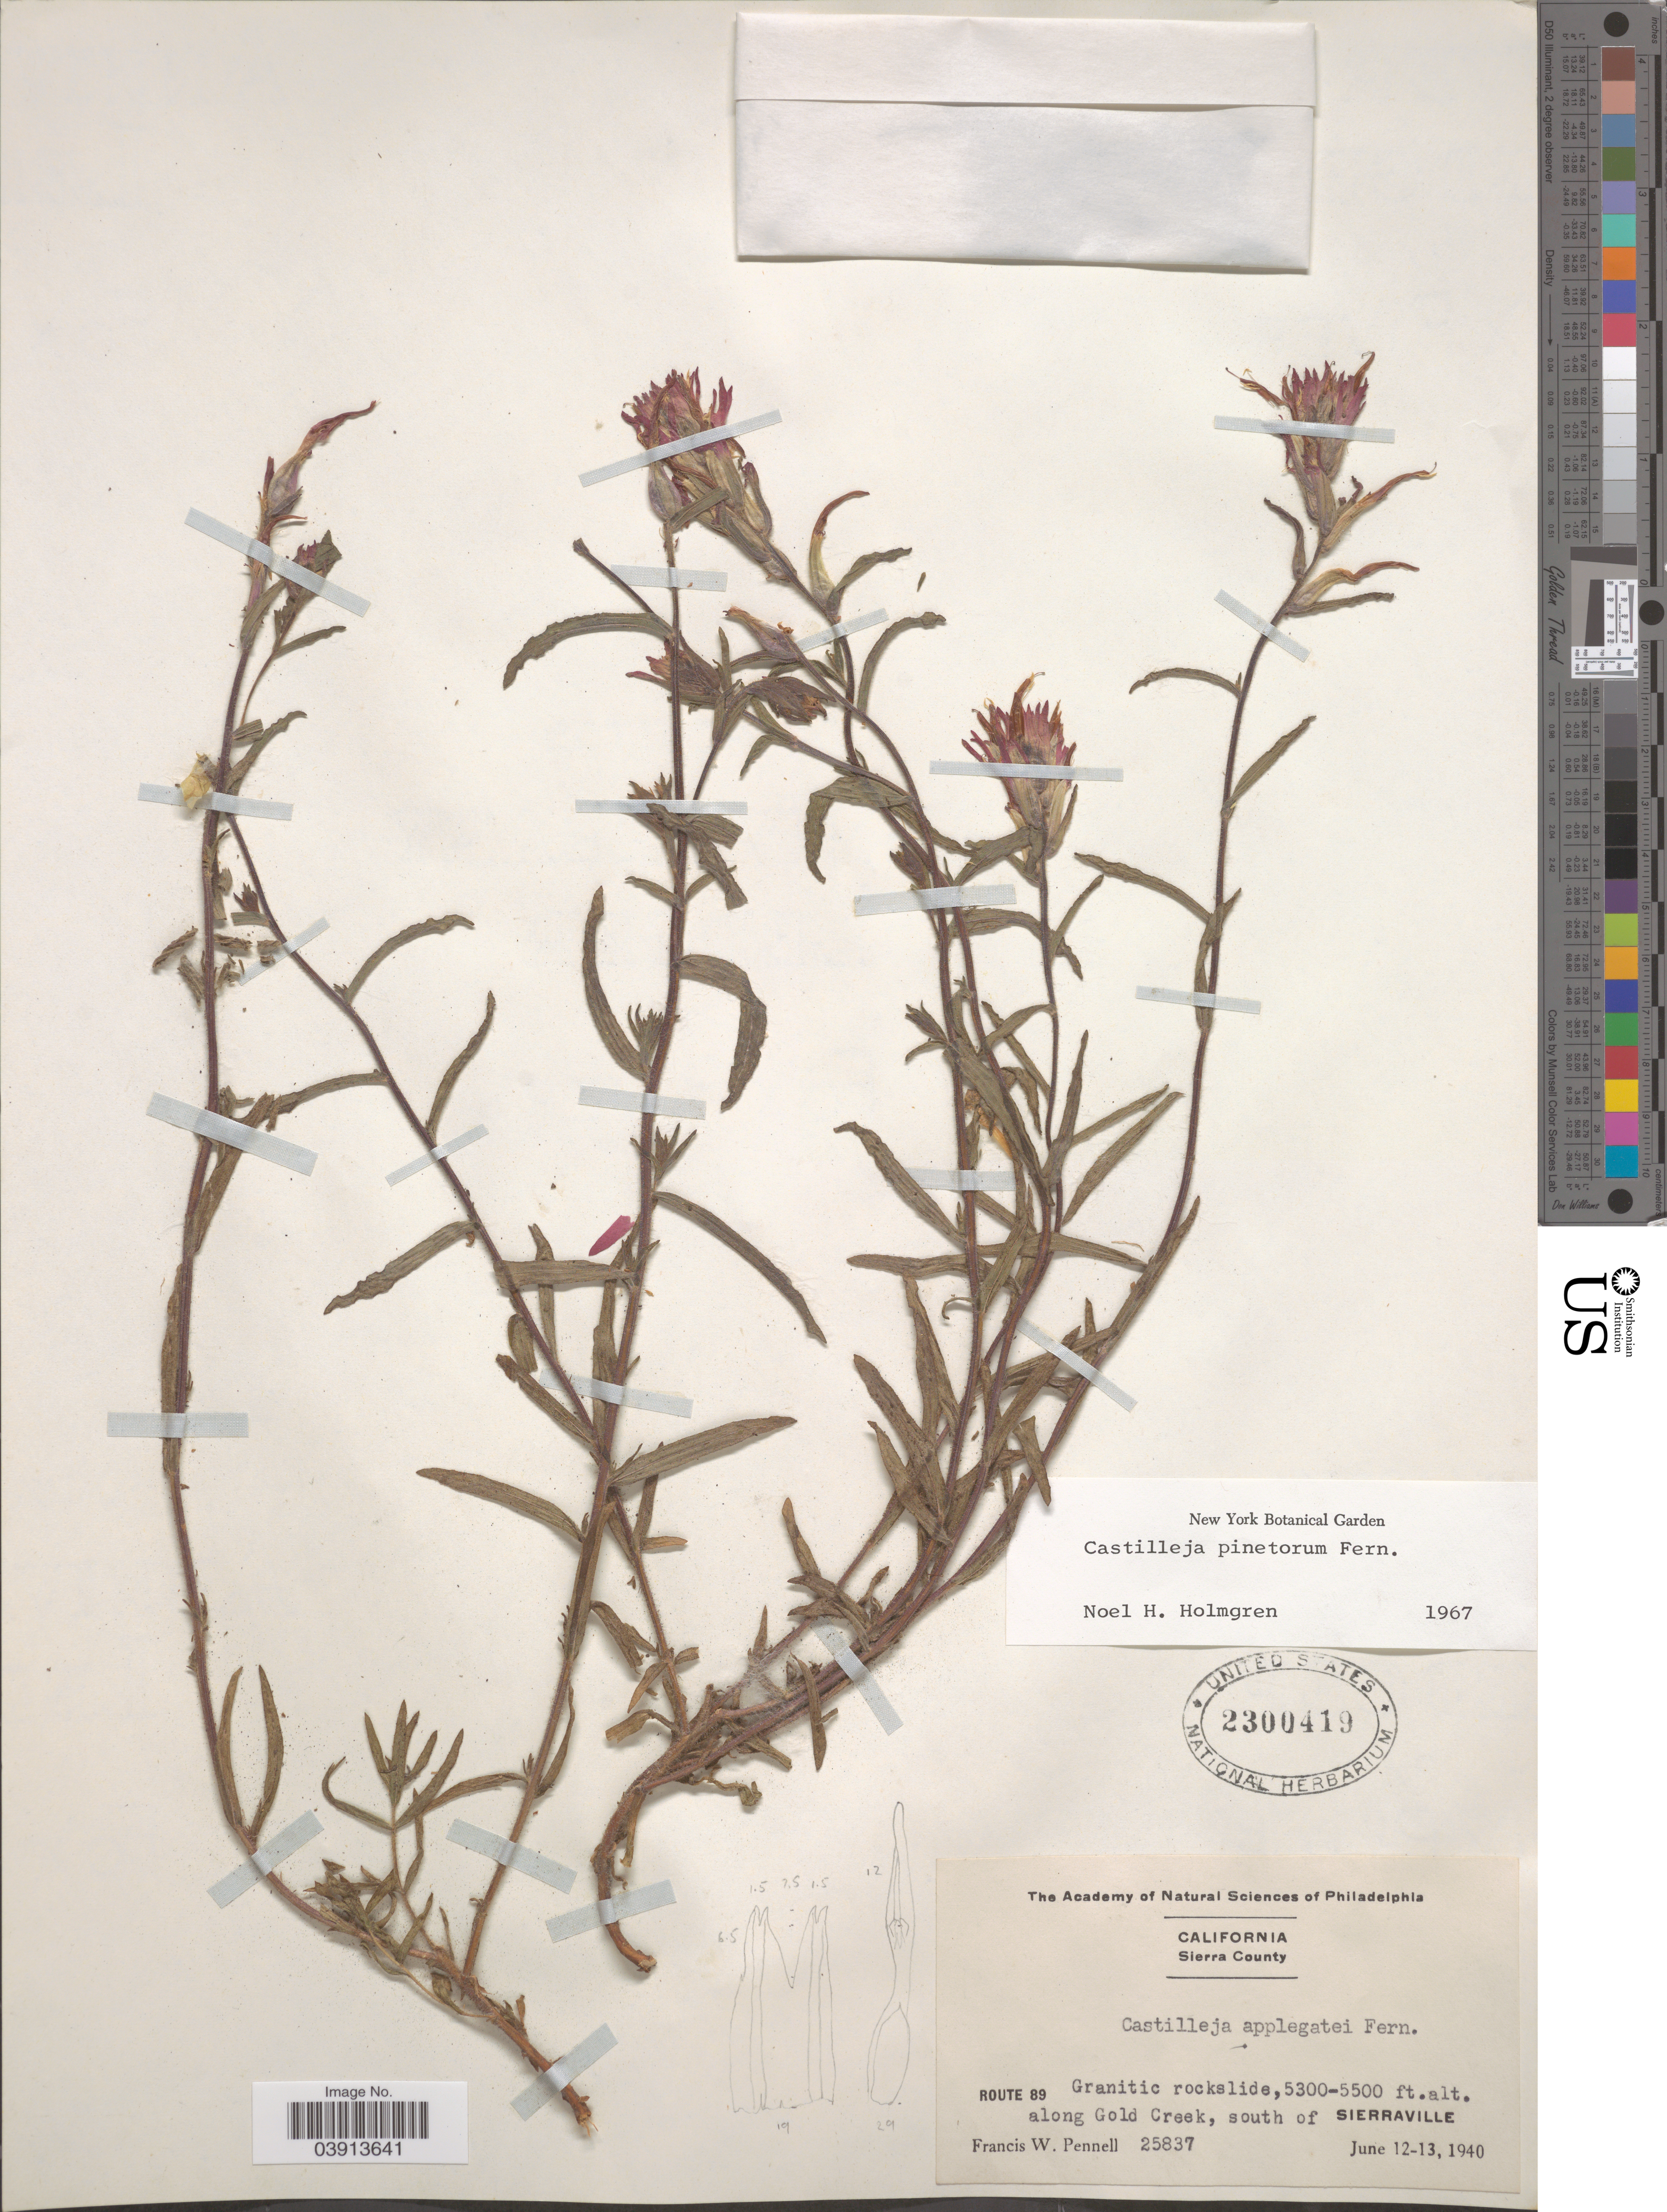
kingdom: Plantae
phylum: Tracheophyta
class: Magnoliopsida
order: Lamiales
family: Orobanchaceae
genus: Castilleja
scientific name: Castilleja pinetorum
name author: Fernald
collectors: F. W. Pennell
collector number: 25837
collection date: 1940-06-12/1940-06-13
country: United States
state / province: California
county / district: Sierra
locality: Sierra County. Route 89. Granitic rockslide, along Gold Creek, south of Sierraville.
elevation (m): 1615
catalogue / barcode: US 2300419